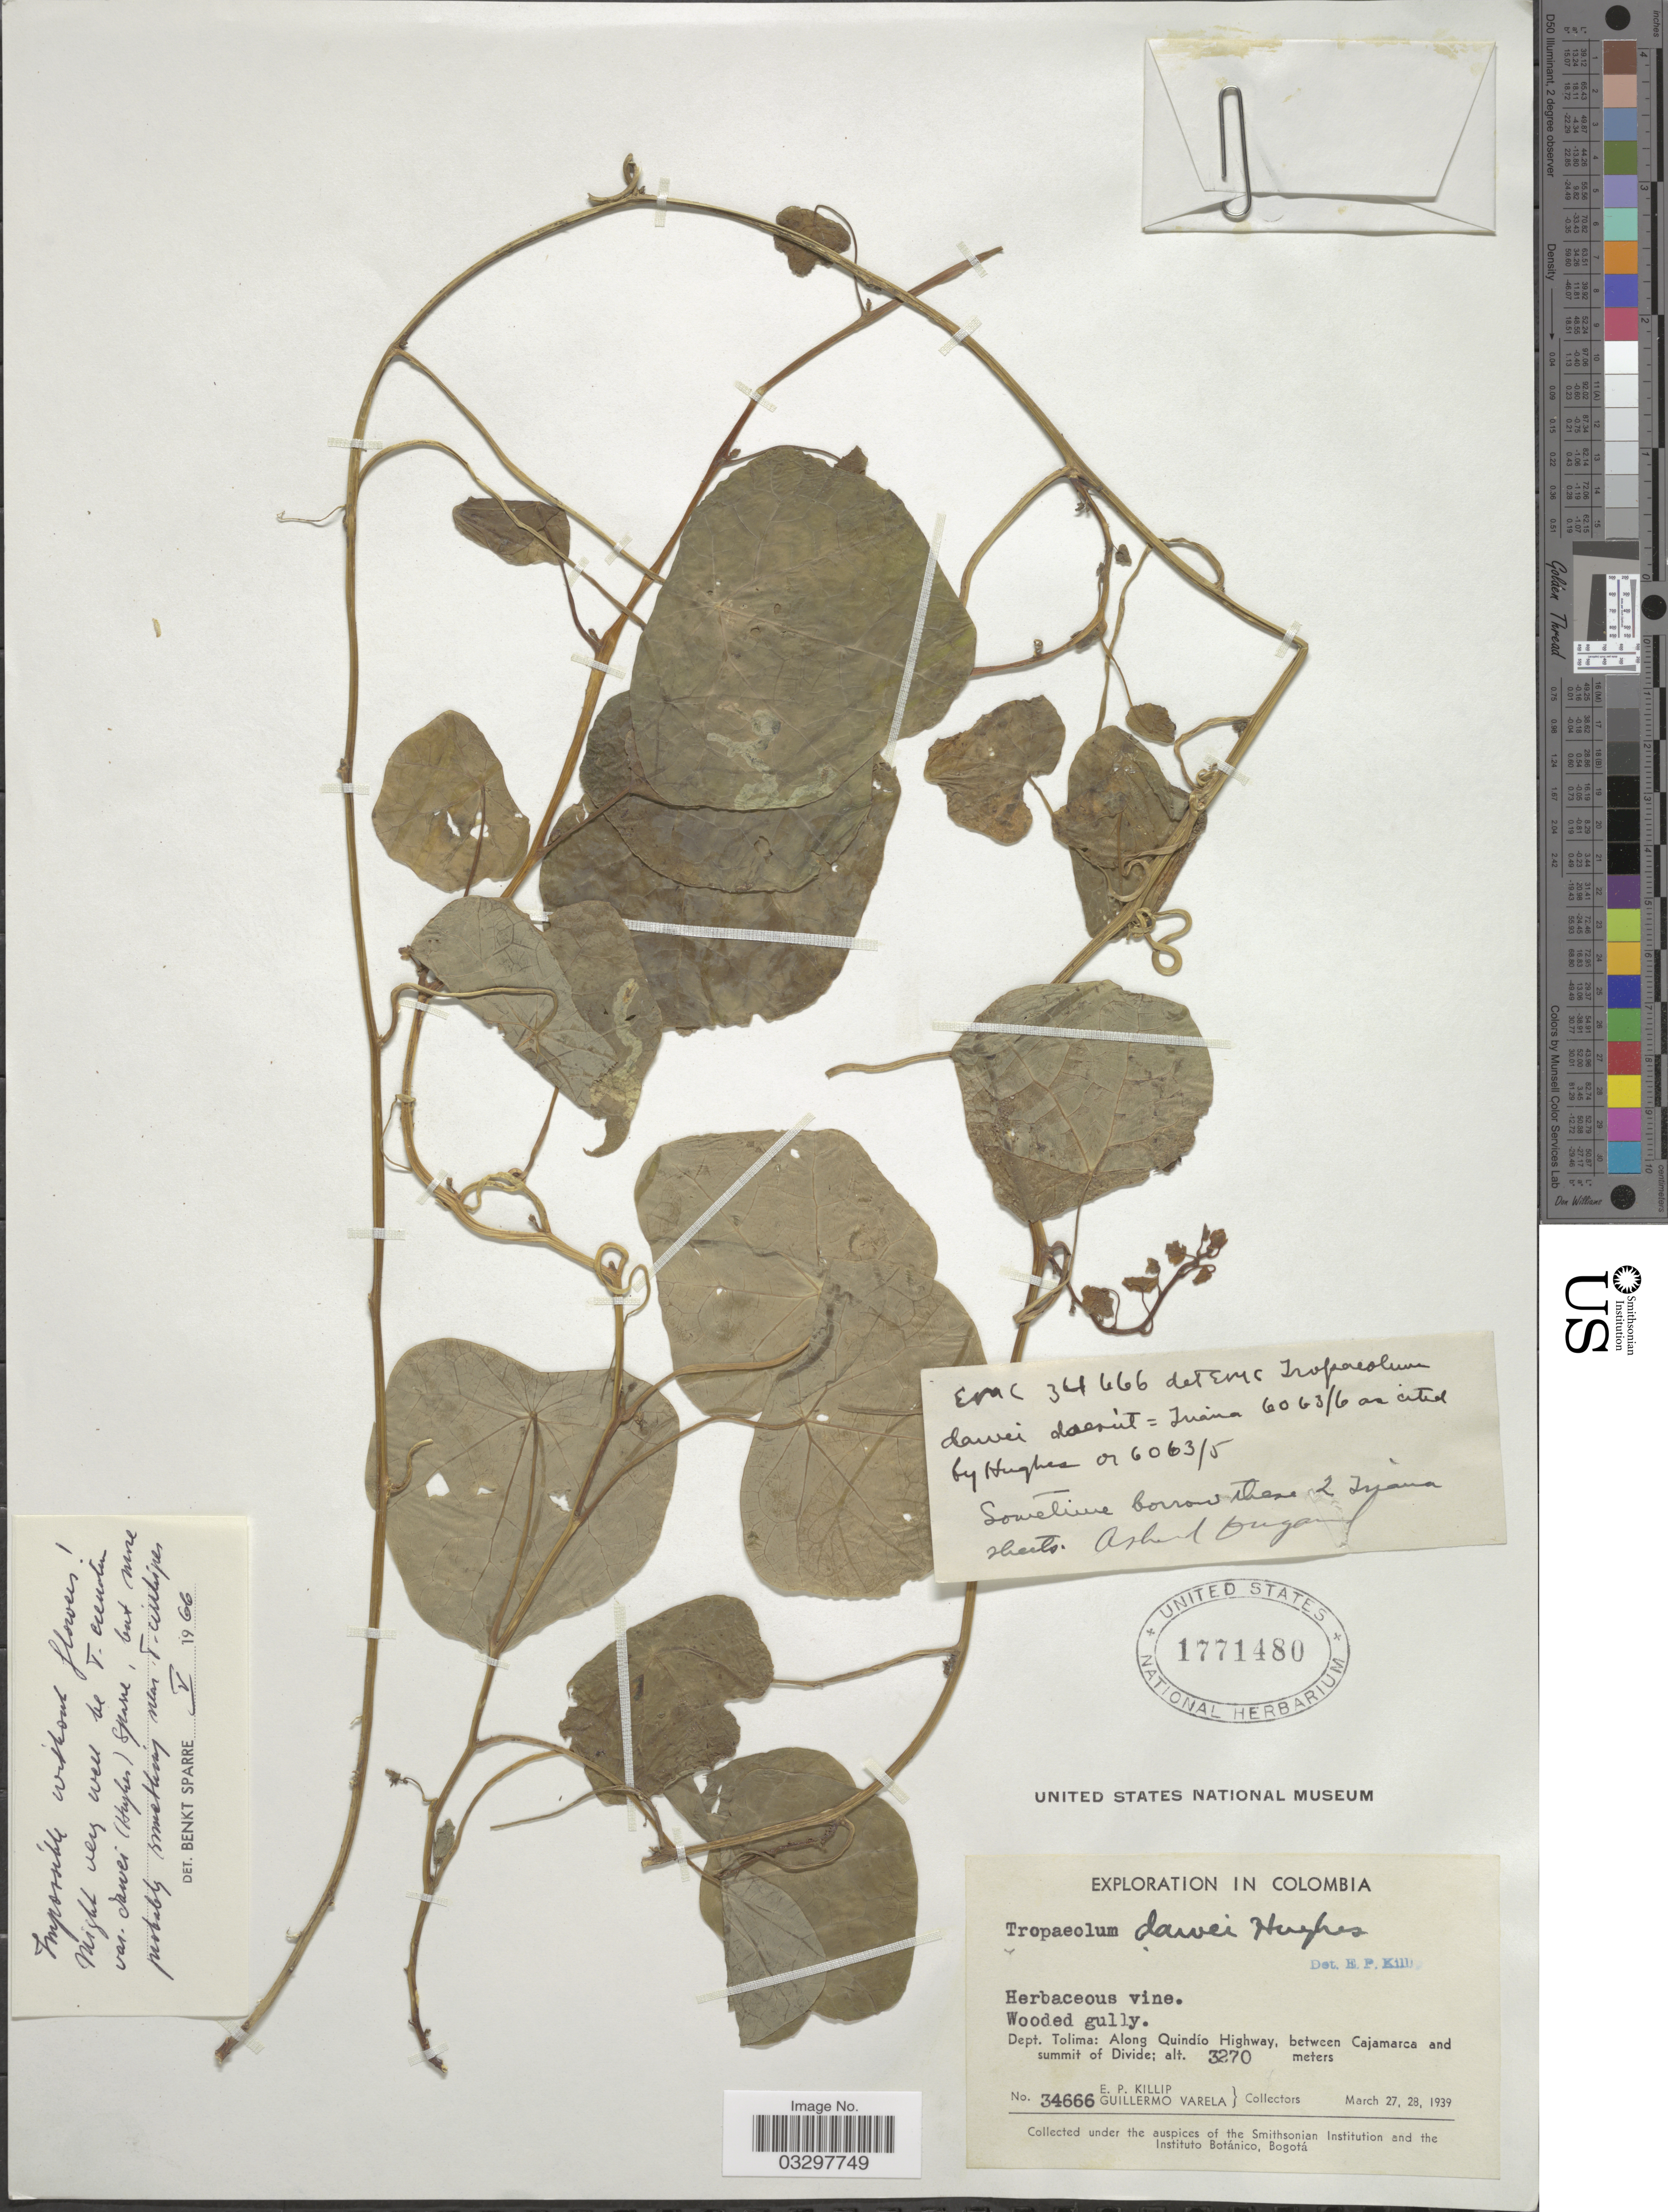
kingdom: Plantae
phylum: Tracheophyta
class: Magnoliopsida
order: Brassicales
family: Tropaeolaceae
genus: Tropaeolum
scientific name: Tropaeolum crenatum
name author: H. Karst.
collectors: E. P. Killip & G. Varela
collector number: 34666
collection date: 1939-03-27/1939-03-28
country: Colombia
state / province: Tolima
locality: Dept. Tolima: Along Quindío Highway, between Cajamarca and summit of Divide.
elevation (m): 3270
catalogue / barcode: US 1771480